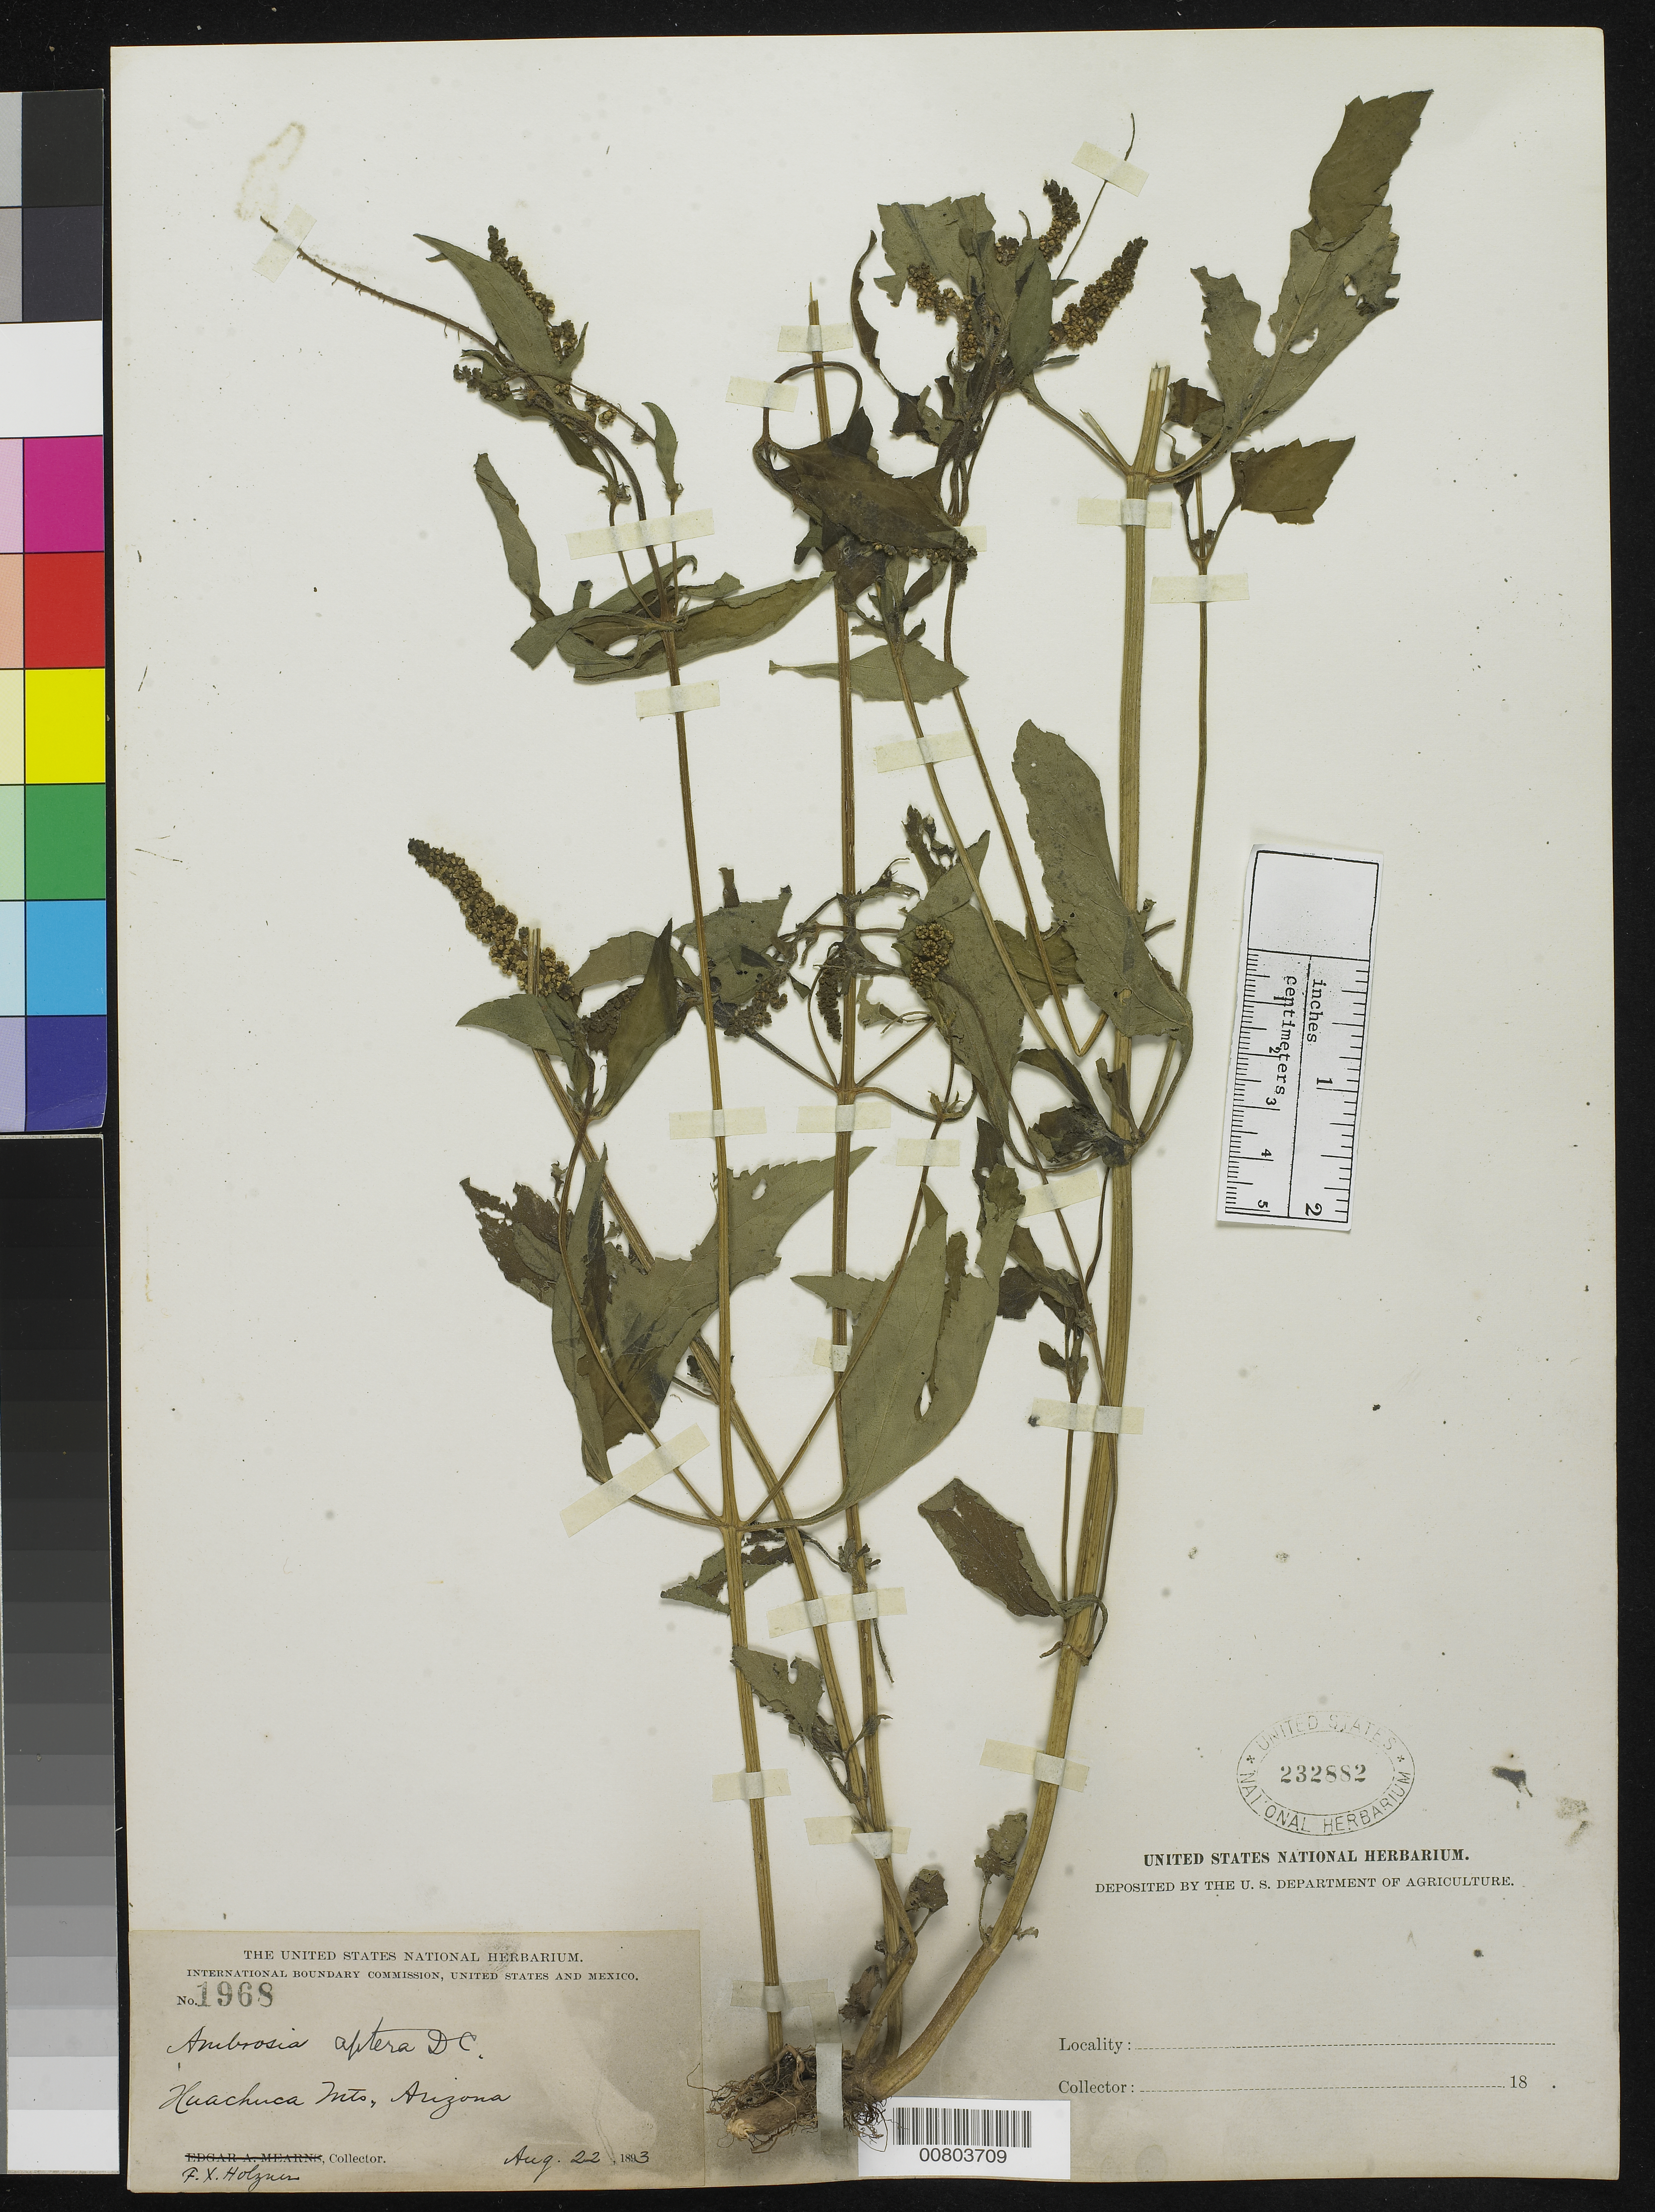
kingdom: Plantae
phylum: Tracheophyta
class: Magnoliopsida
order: Asterales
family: Asteraceae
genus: Ambrosia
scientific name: Ambrosia aptera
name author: (DC.) DC.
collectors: F. X. Holzner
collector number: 1968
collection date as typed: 22 Aug 1893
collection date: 1893-08-22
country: United States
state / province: Arizona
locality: Huachuca Mts.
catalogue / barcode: US 232882